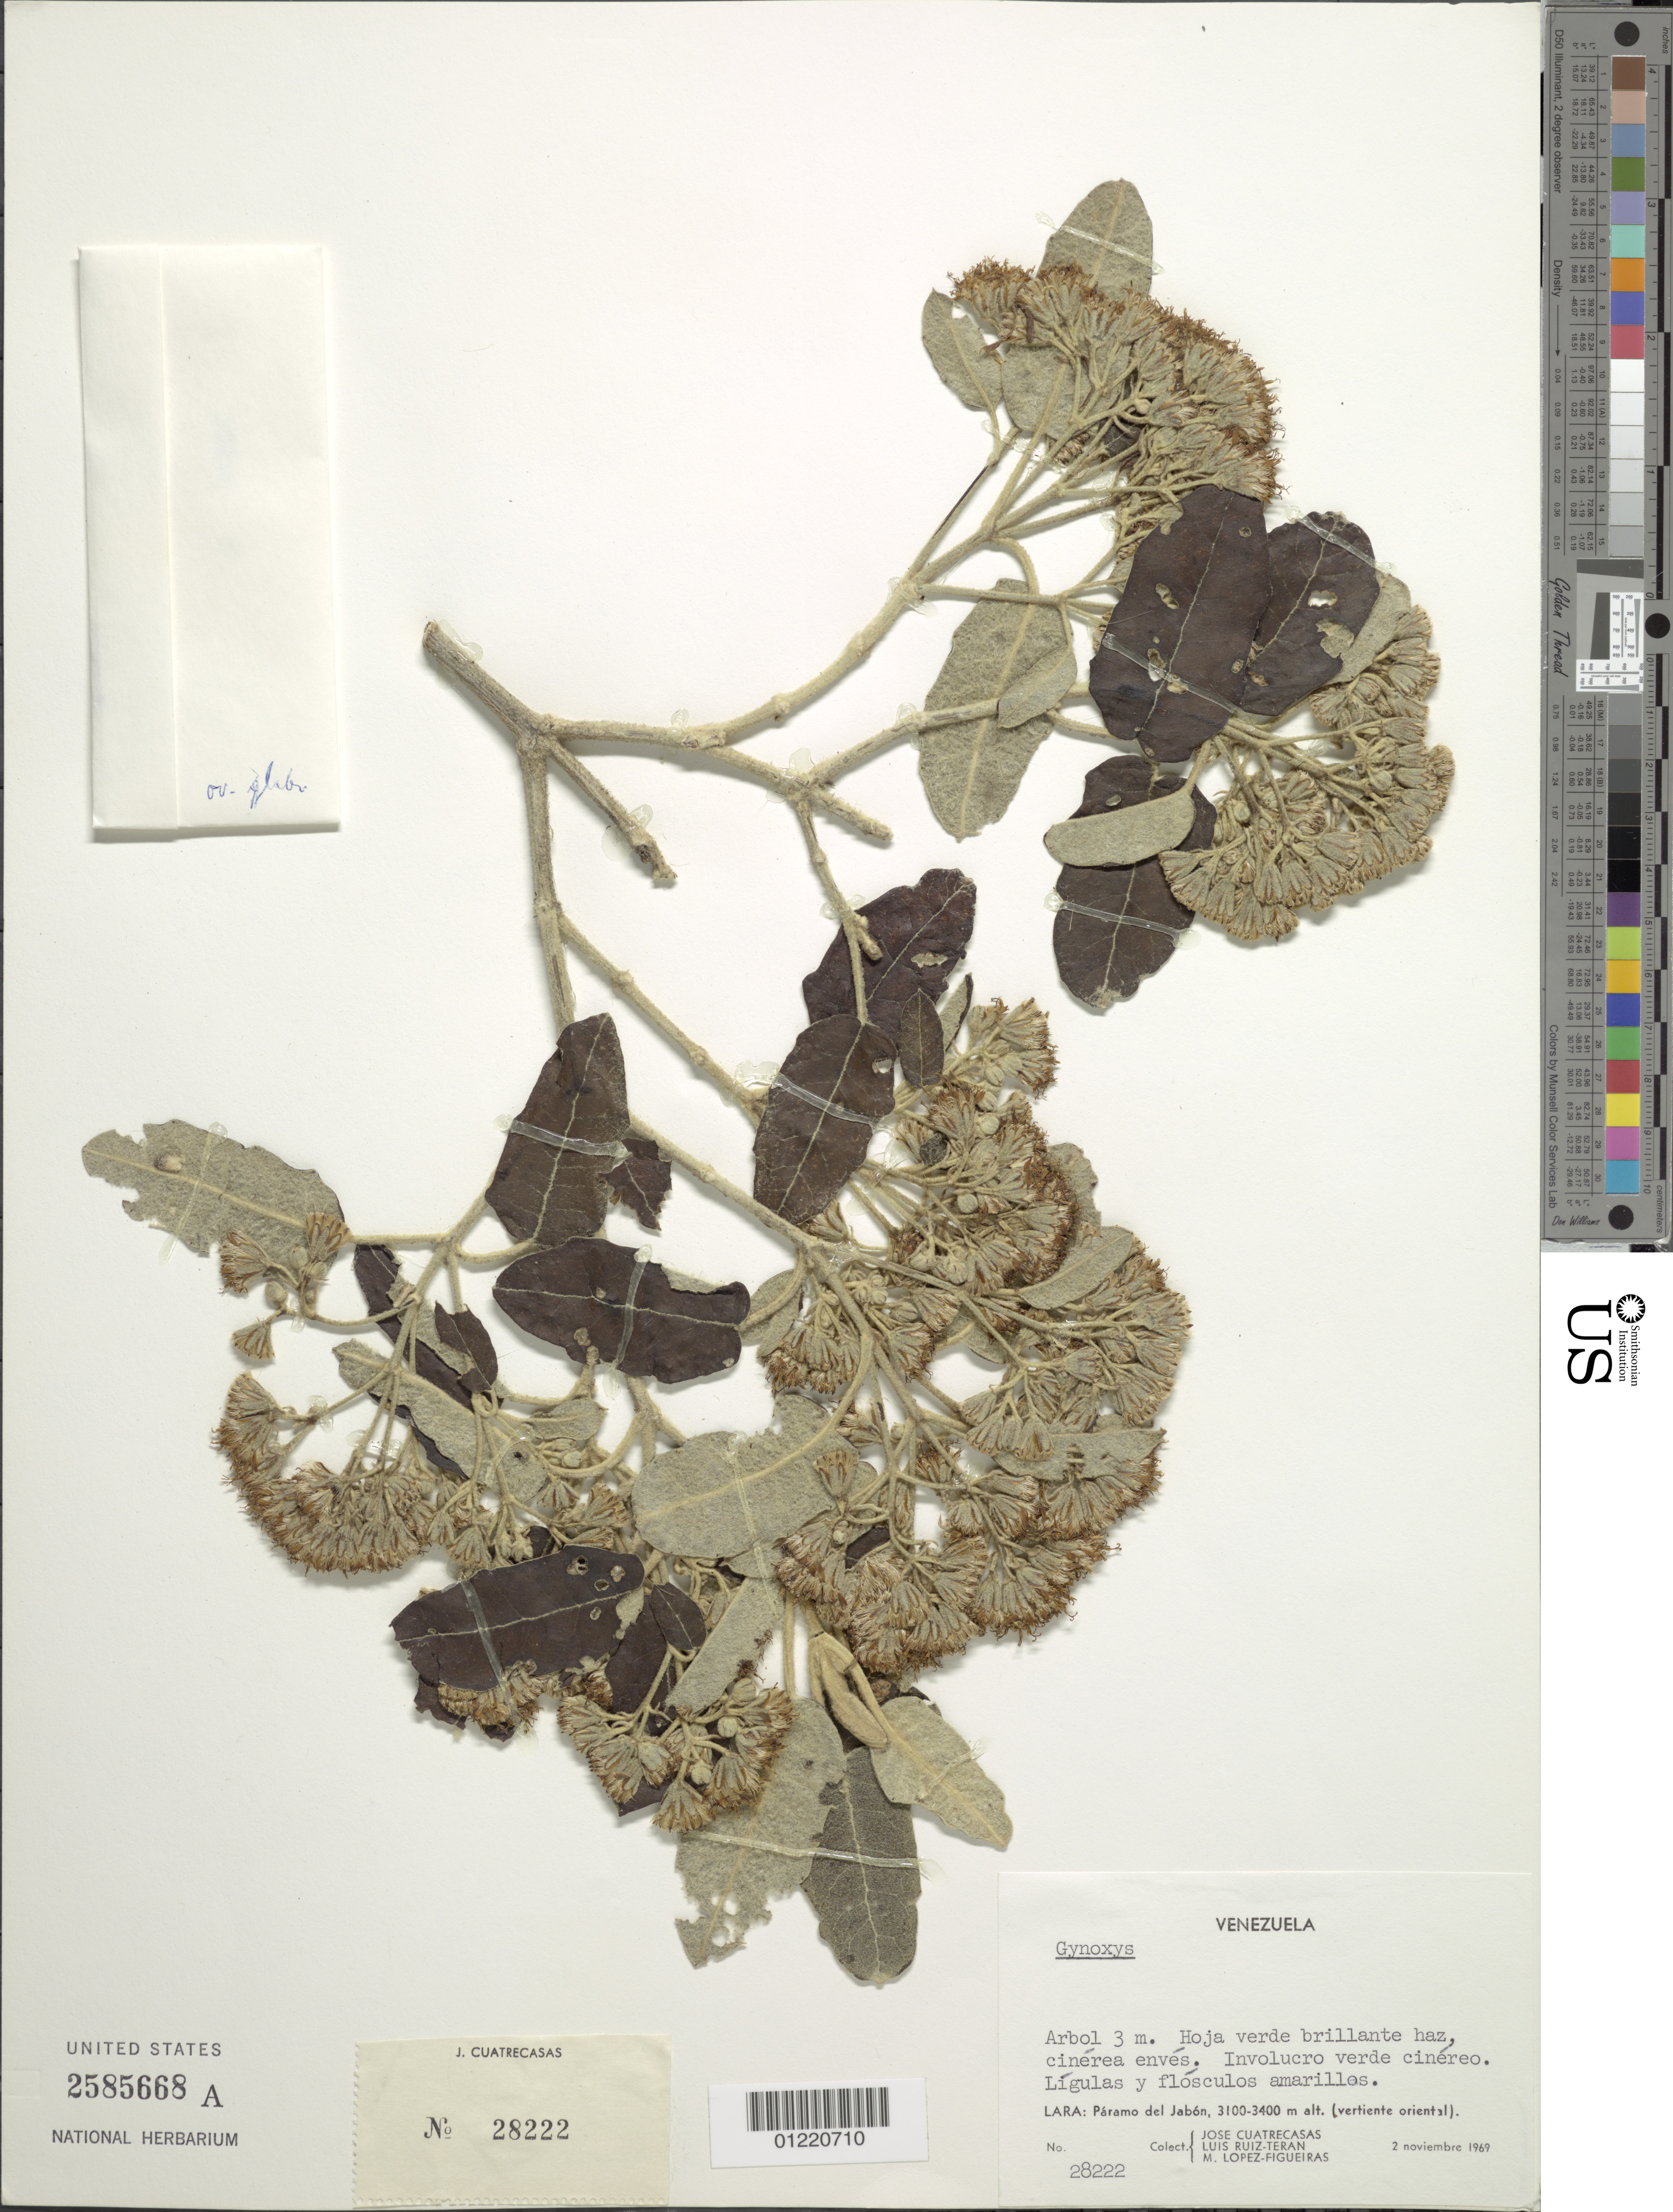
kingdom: Plantae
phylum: Tracheophyta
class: Magnoliopsida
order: Asterales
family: Asteraceae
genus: Gynoxys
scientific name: Gynoxys moritziana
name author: Sch. Bip. ex Wedd.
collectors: J. Cuatrecasas, L. E. Ruíz-Terán & M. López Figueiras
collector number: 28222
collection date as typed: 02 Nov 1969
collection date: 1969-11-02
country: Venezuela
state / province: Lara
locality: Páramo del Jabon, vertiente oriental. [Páramo del Jabon, E slope.]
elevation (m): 3100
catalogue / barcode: US 2585668A